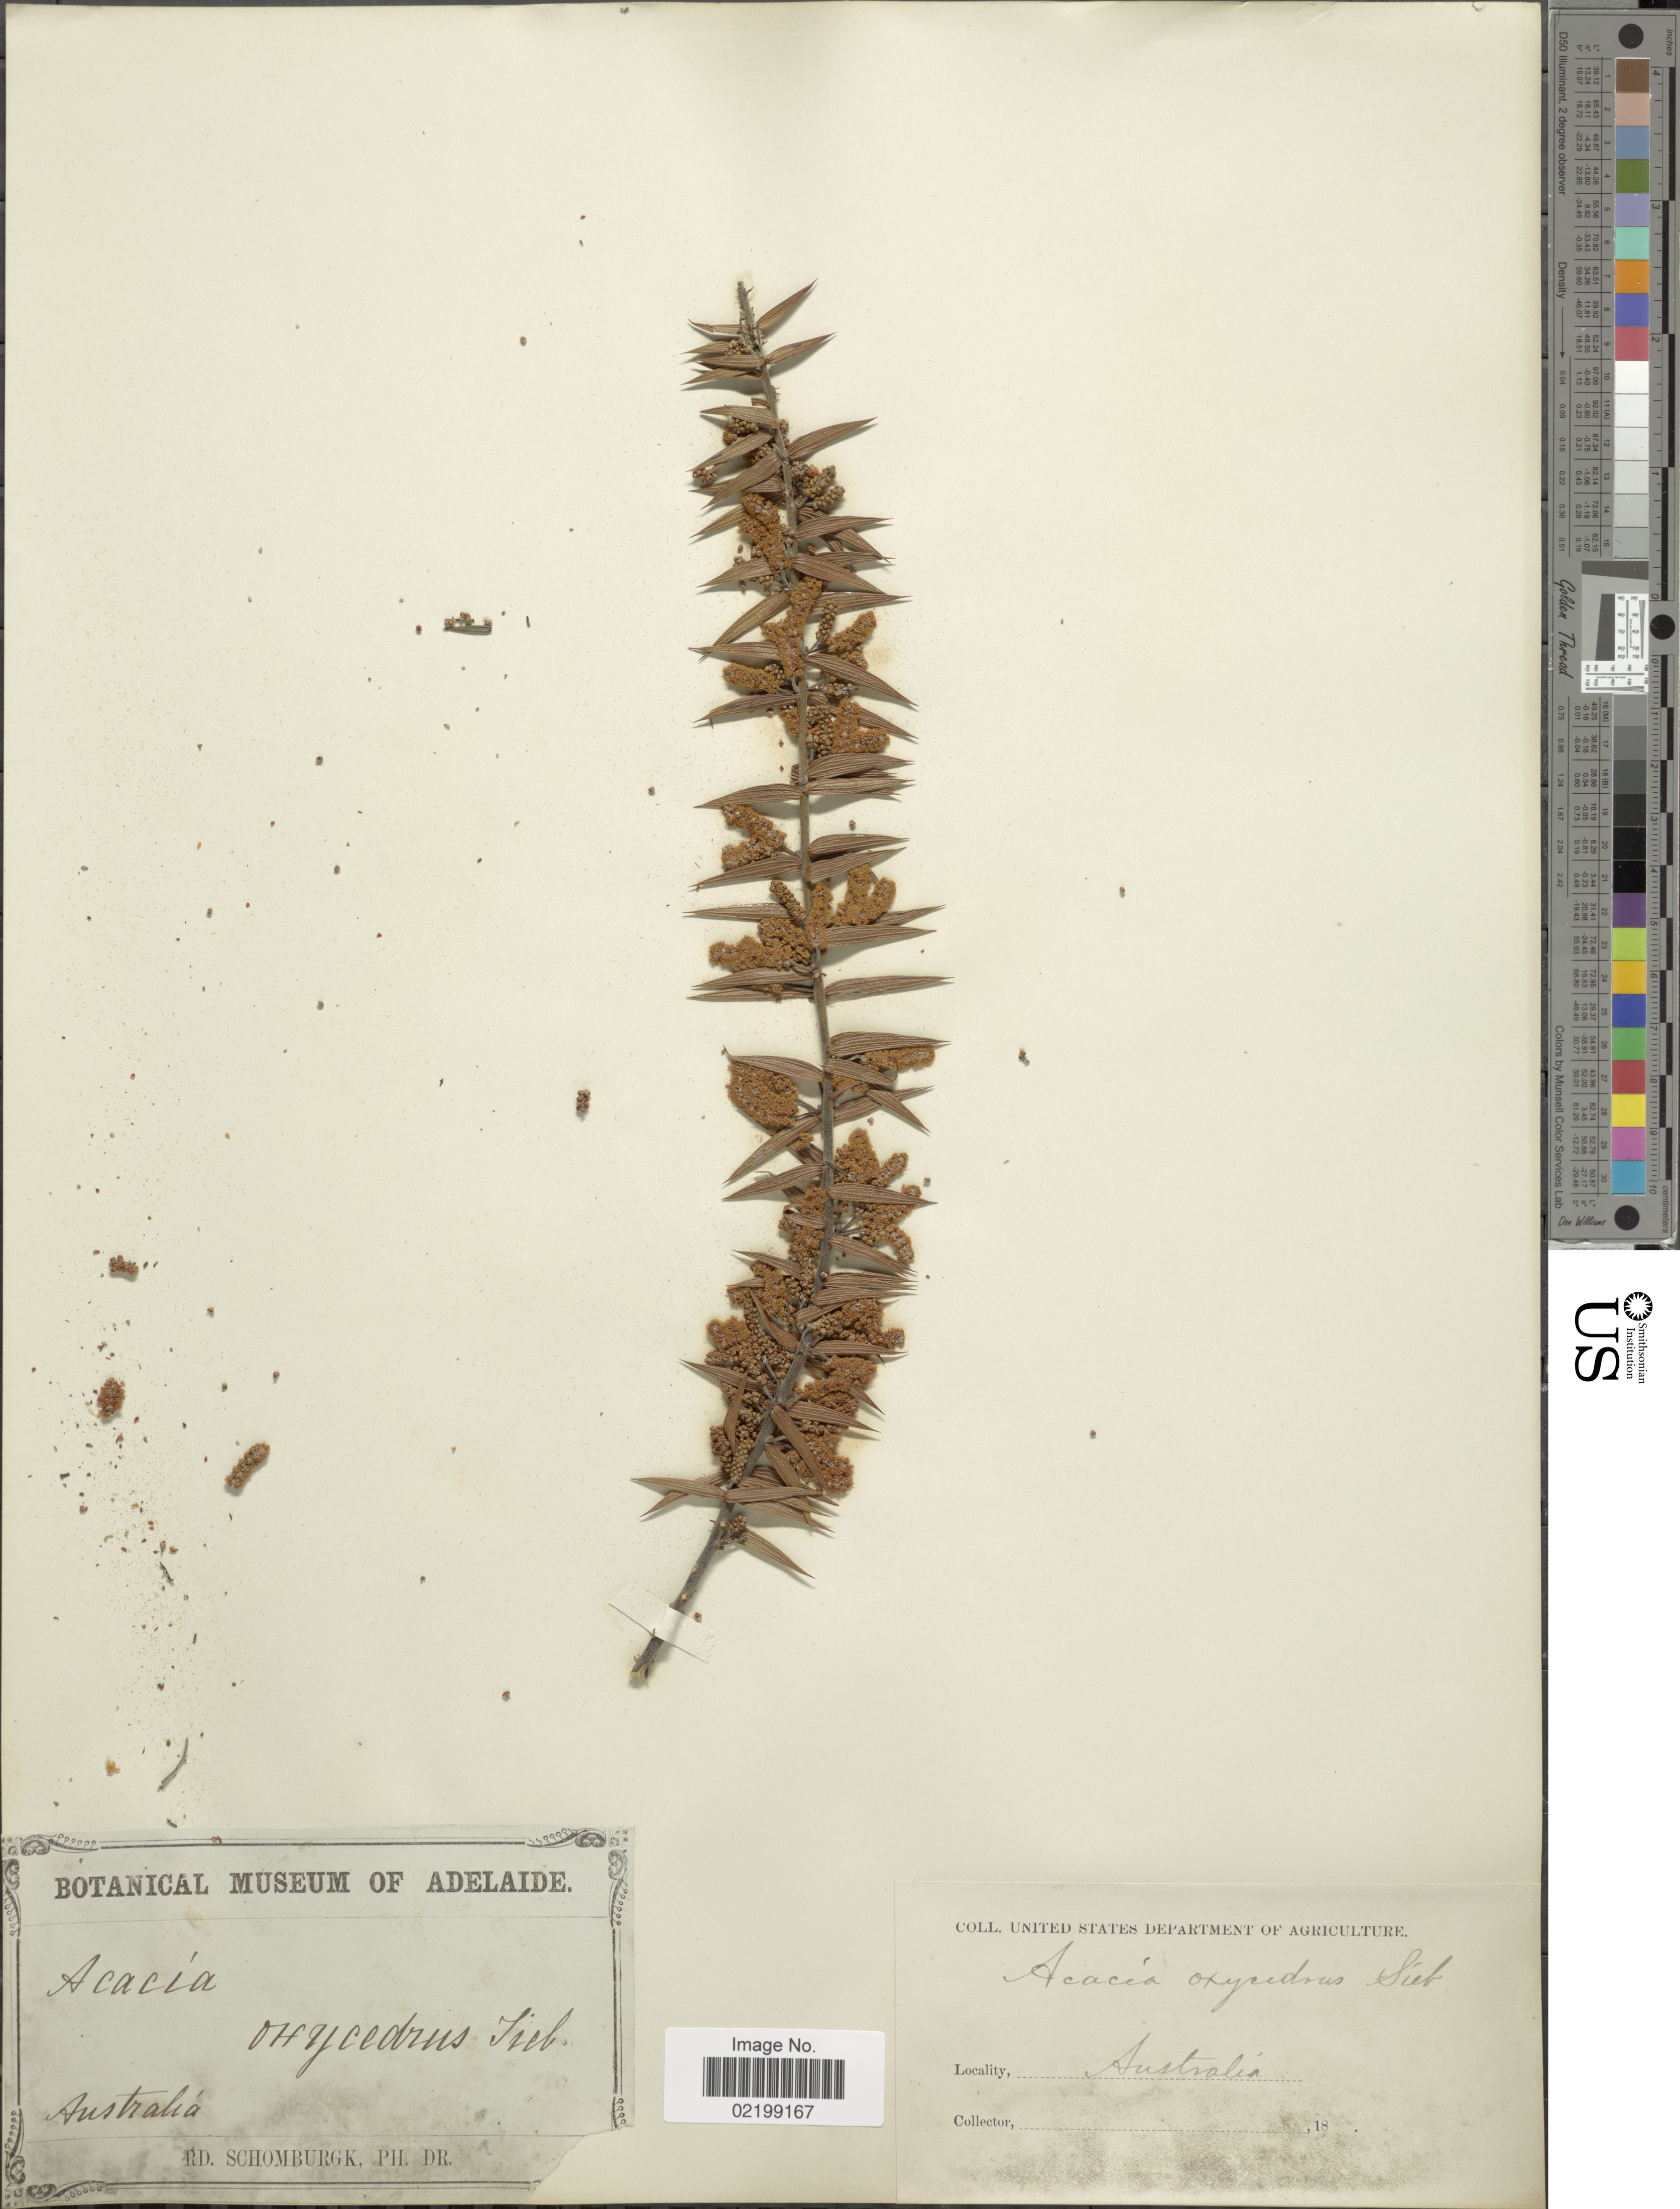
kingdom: Plantae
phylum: Tracheophyta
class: Magnoliopsida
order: Fabales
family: Fabaceae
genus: Acacia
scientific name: Acacia oxycedrus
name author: Sieber ex DC.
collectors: M. R. Schomburgk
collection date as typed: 18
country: Australia